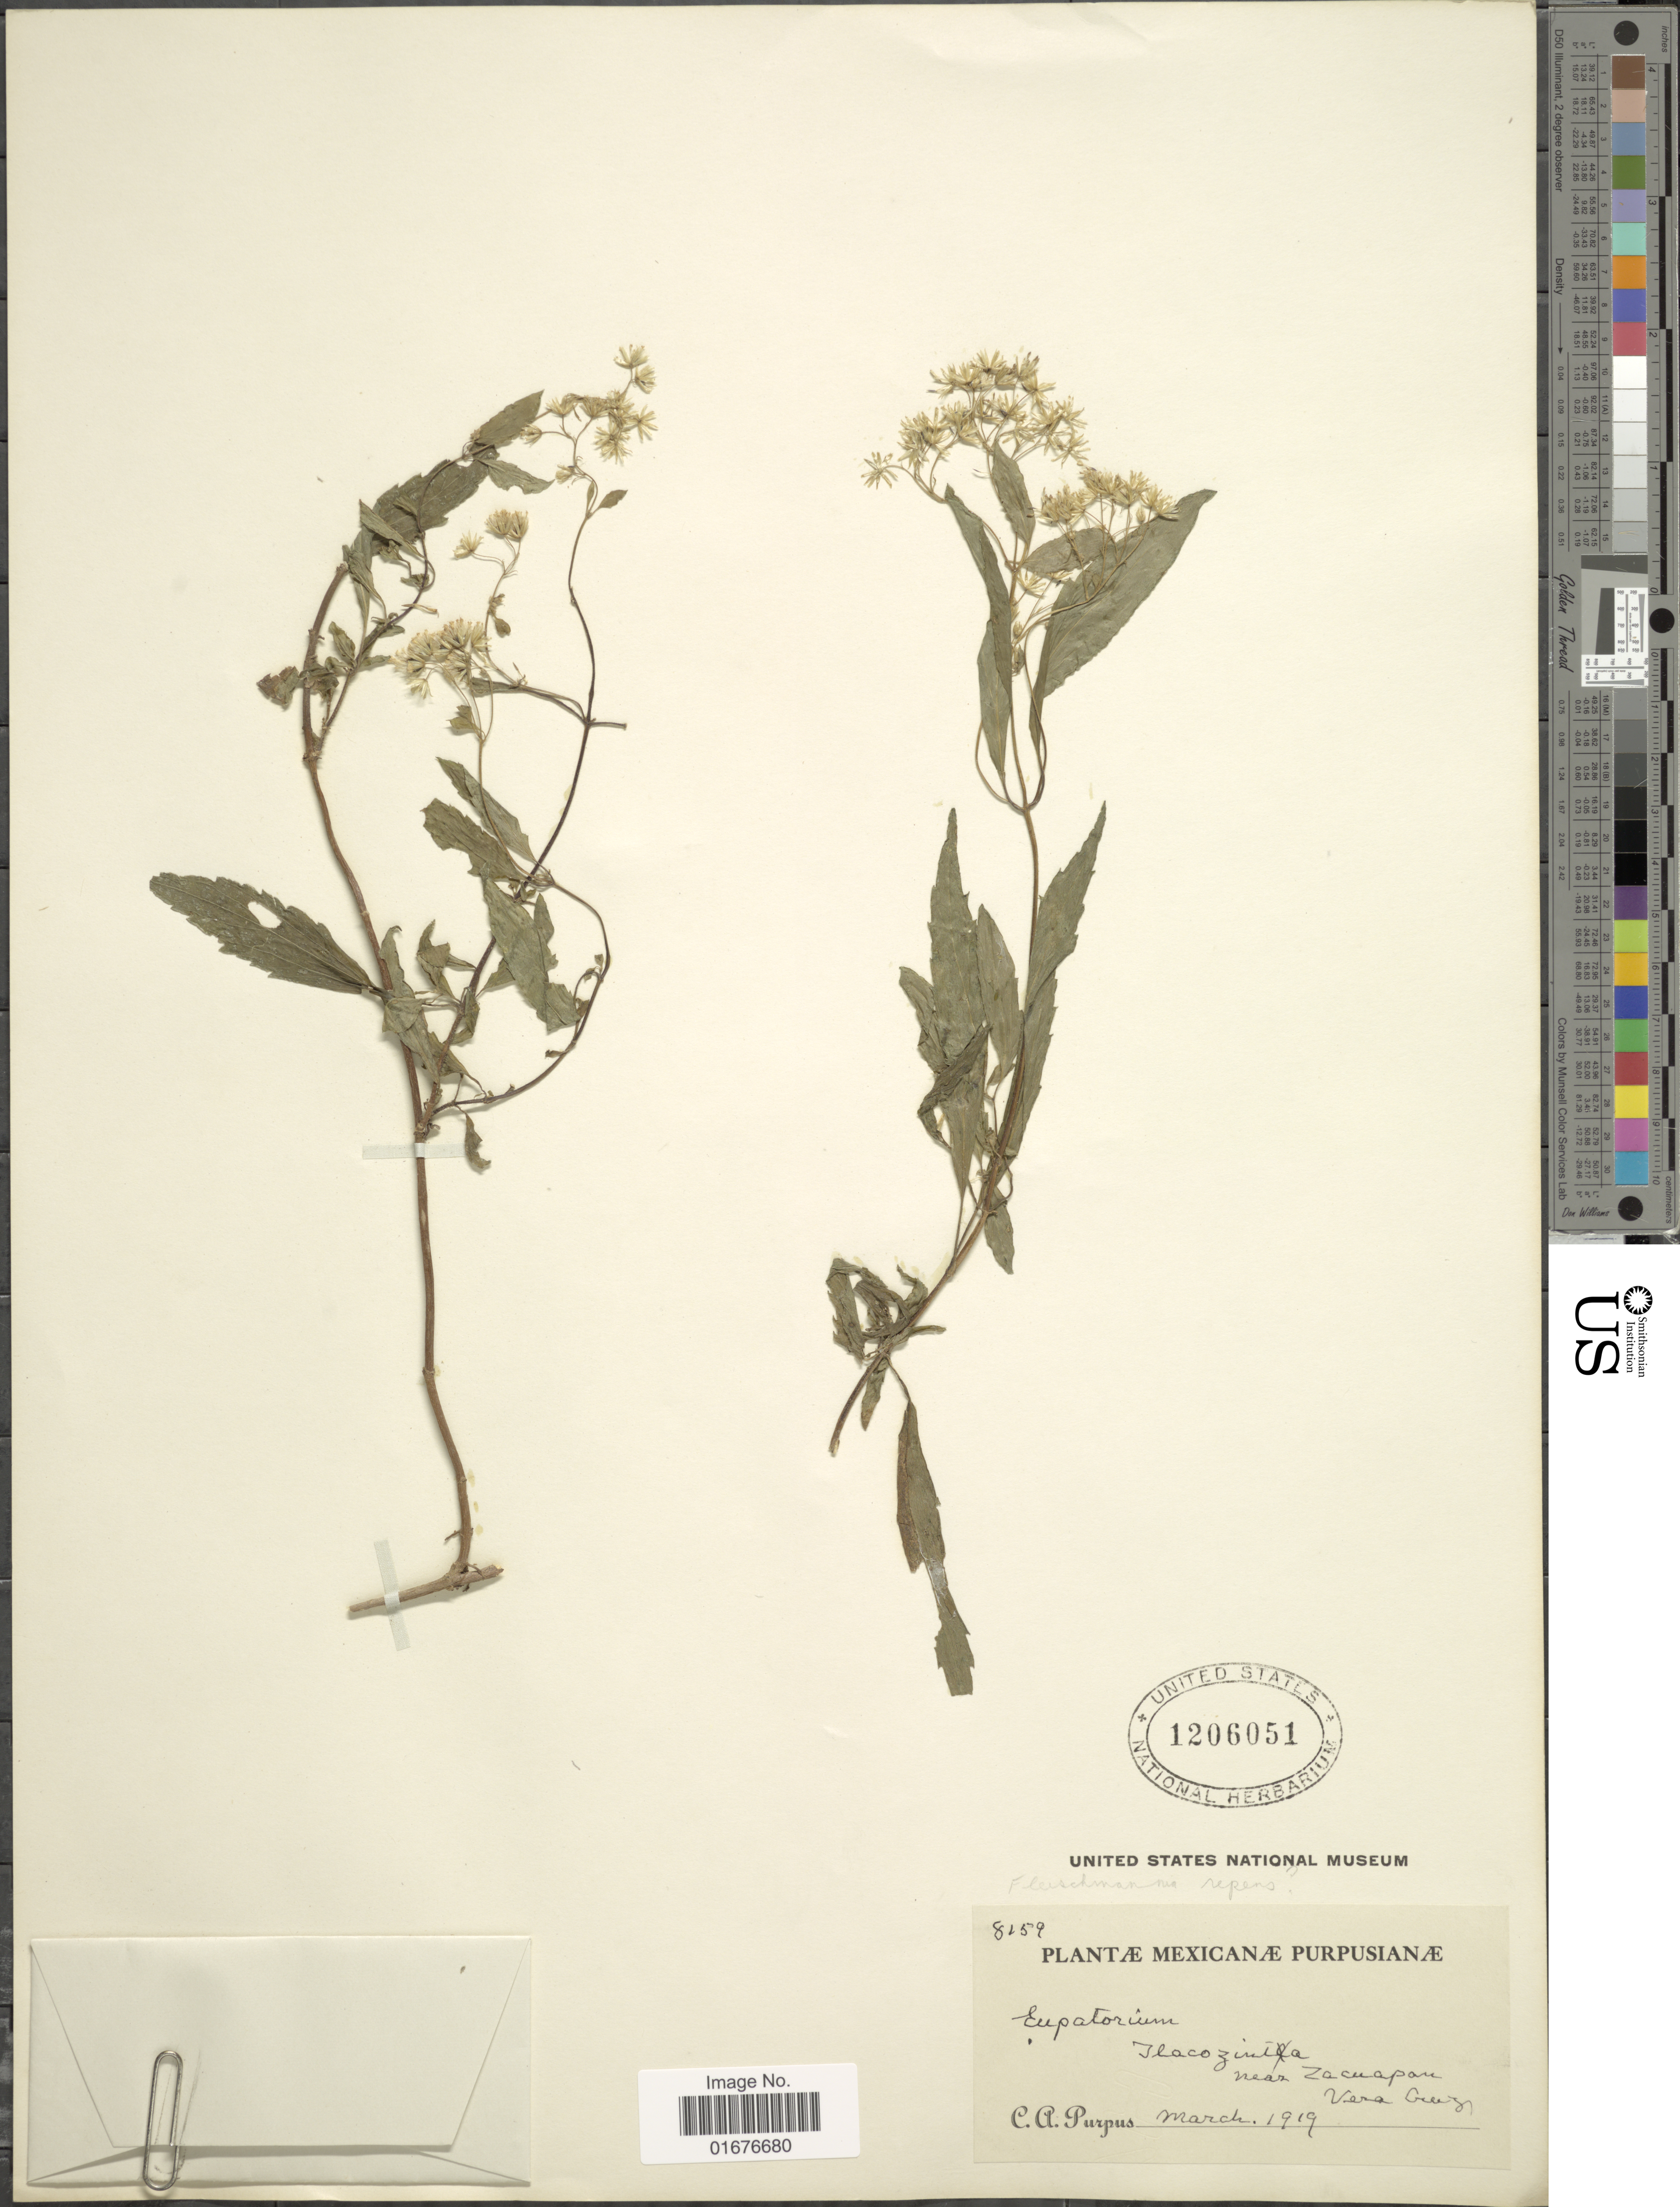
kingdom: Plantae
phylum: Tracheophyta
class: Magnoliopsida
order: Asterales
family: Asteraceae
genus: Ageratina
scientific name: Ageratina riparia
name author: (Regel) R.M. King & H. Rob.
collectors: C. A. Purpus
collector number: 8159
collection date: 1919-03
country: Mexico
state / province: Veracruz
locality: Ilacozinta, near Zacuapan, Vera Cruz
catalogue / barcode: US 1206051